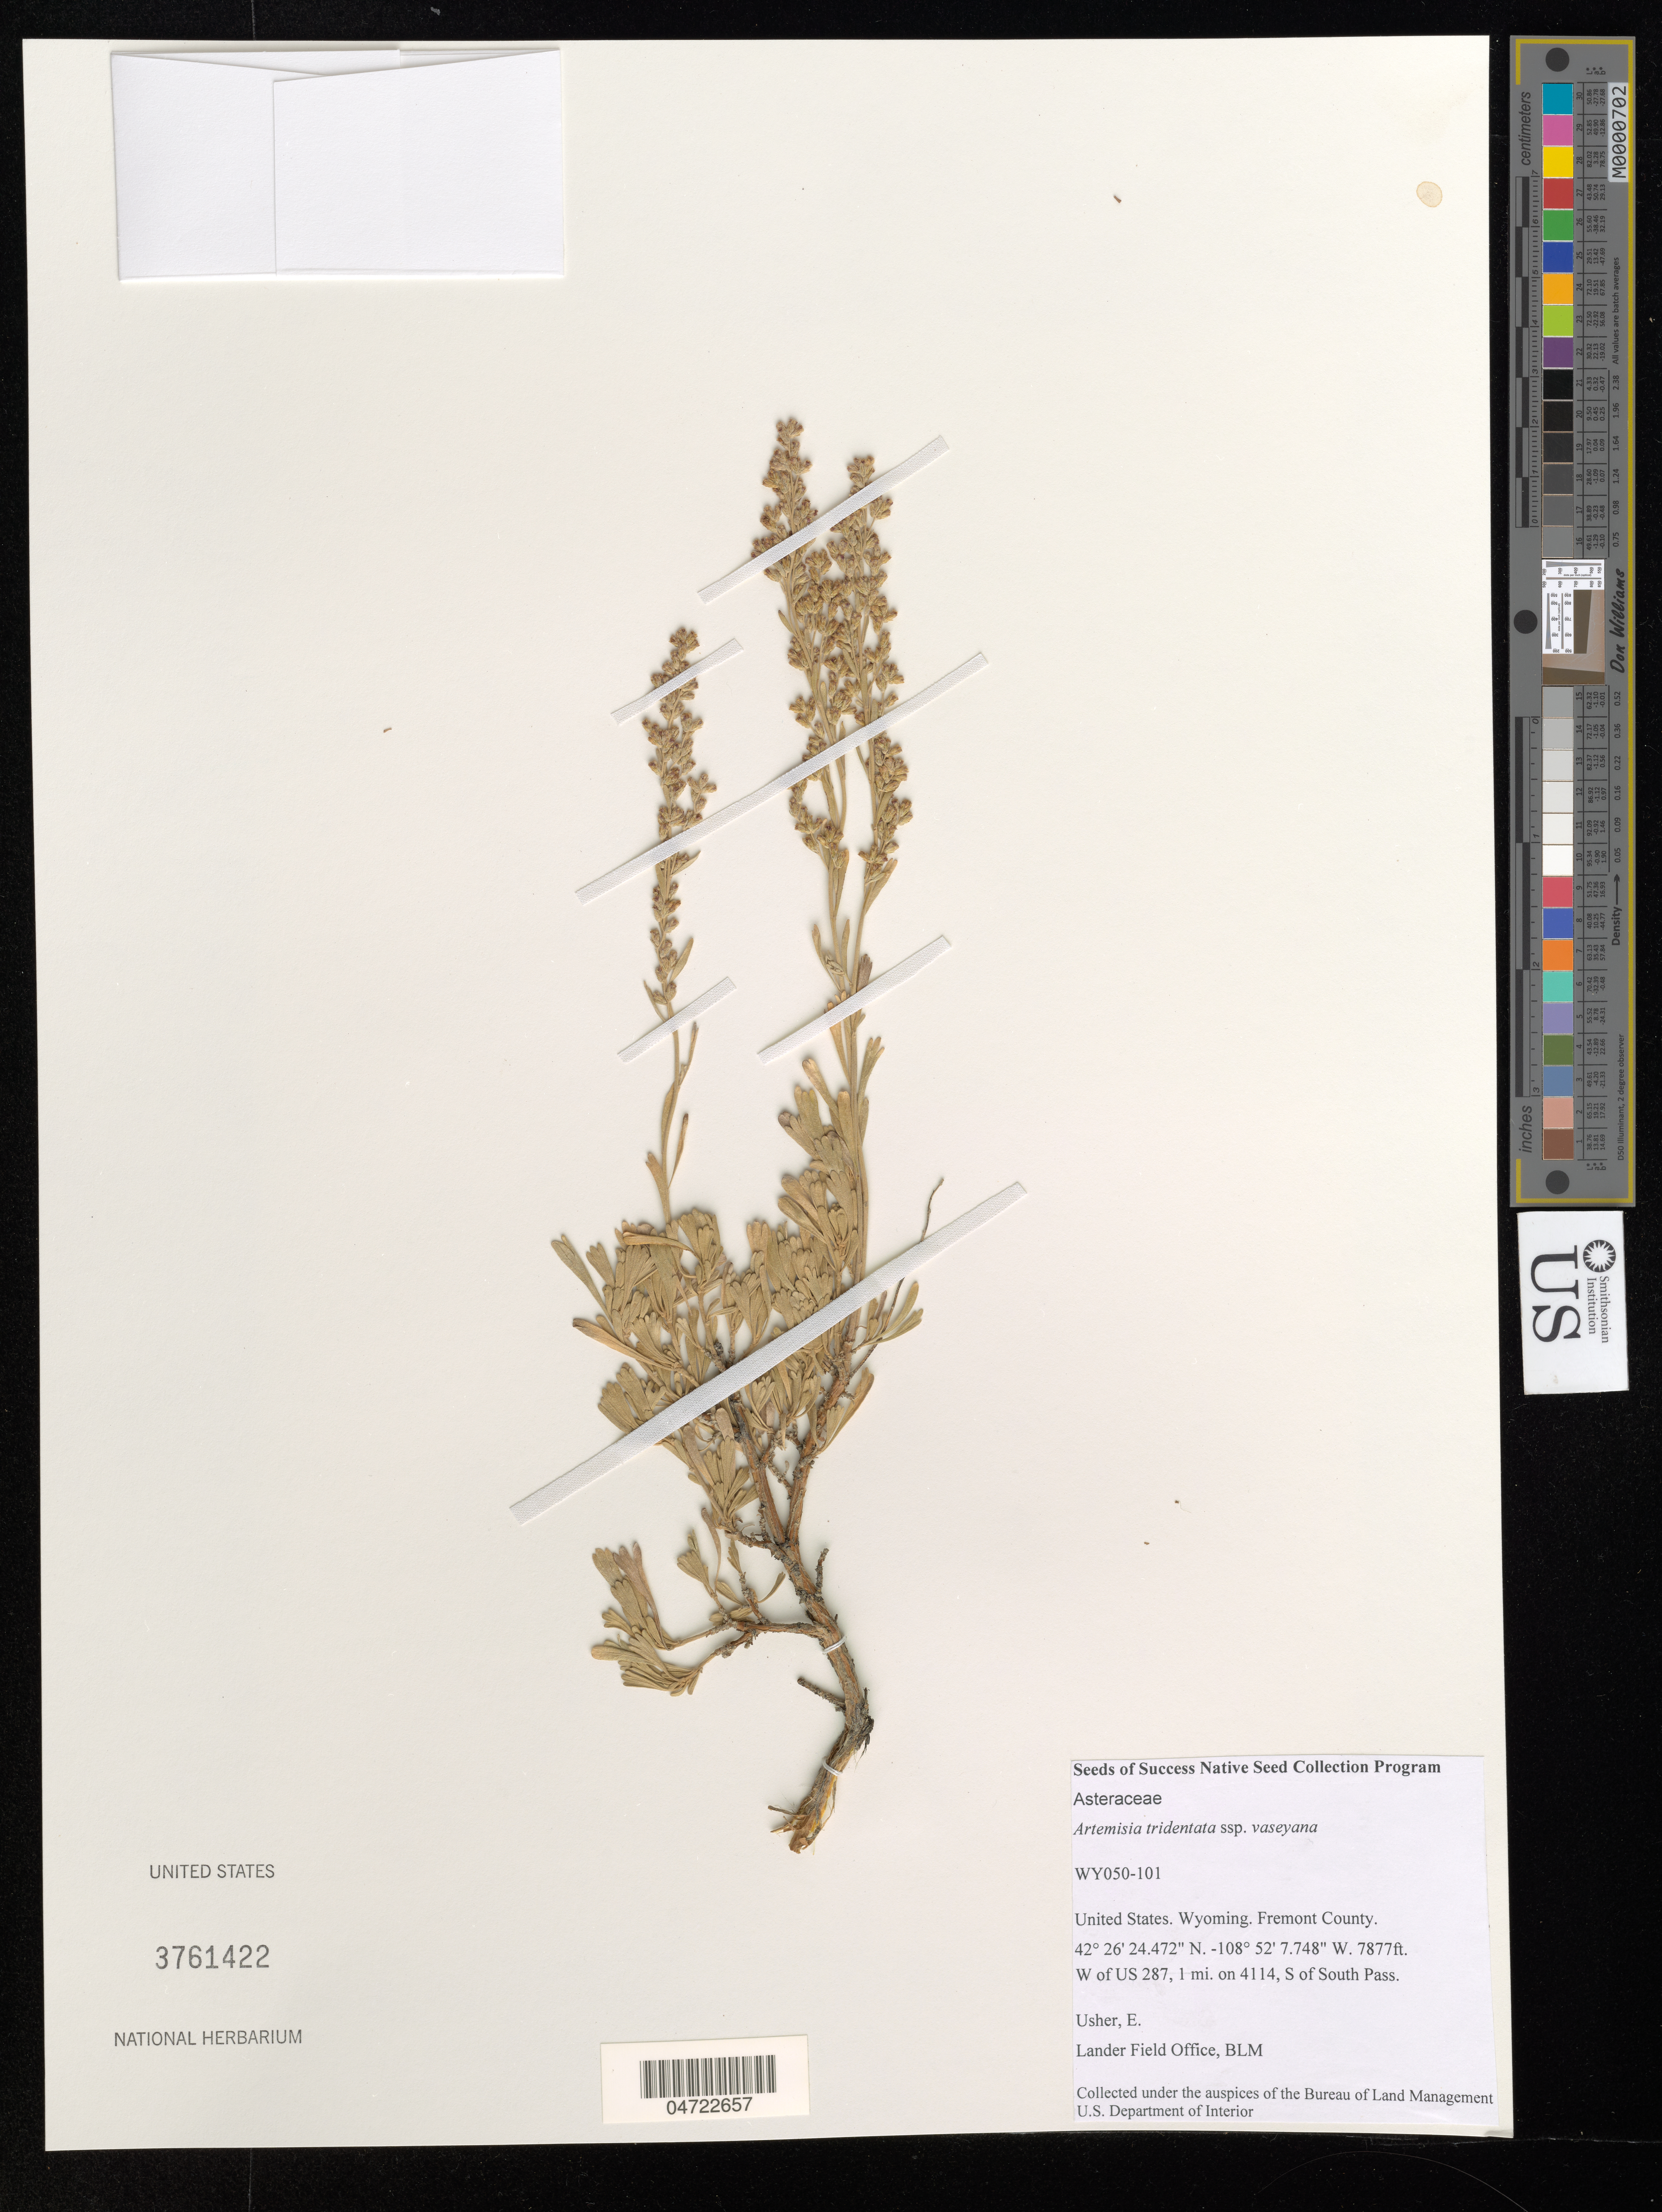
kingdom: Plantae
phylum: Tracheophyta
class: Magnoliopsida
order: Asterales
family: Asteraceae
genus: Artemisia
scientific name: Artemisia tridentata subsp. vaseyana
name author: (Rydb.) Beetle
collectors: E. Usher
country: United States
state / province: Wyoming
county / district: Fremont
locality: Wyoming. Fremont County. W of US 287, 1 mi on 4114, S of South Pass.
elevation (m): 2401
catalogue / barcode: US 3761422